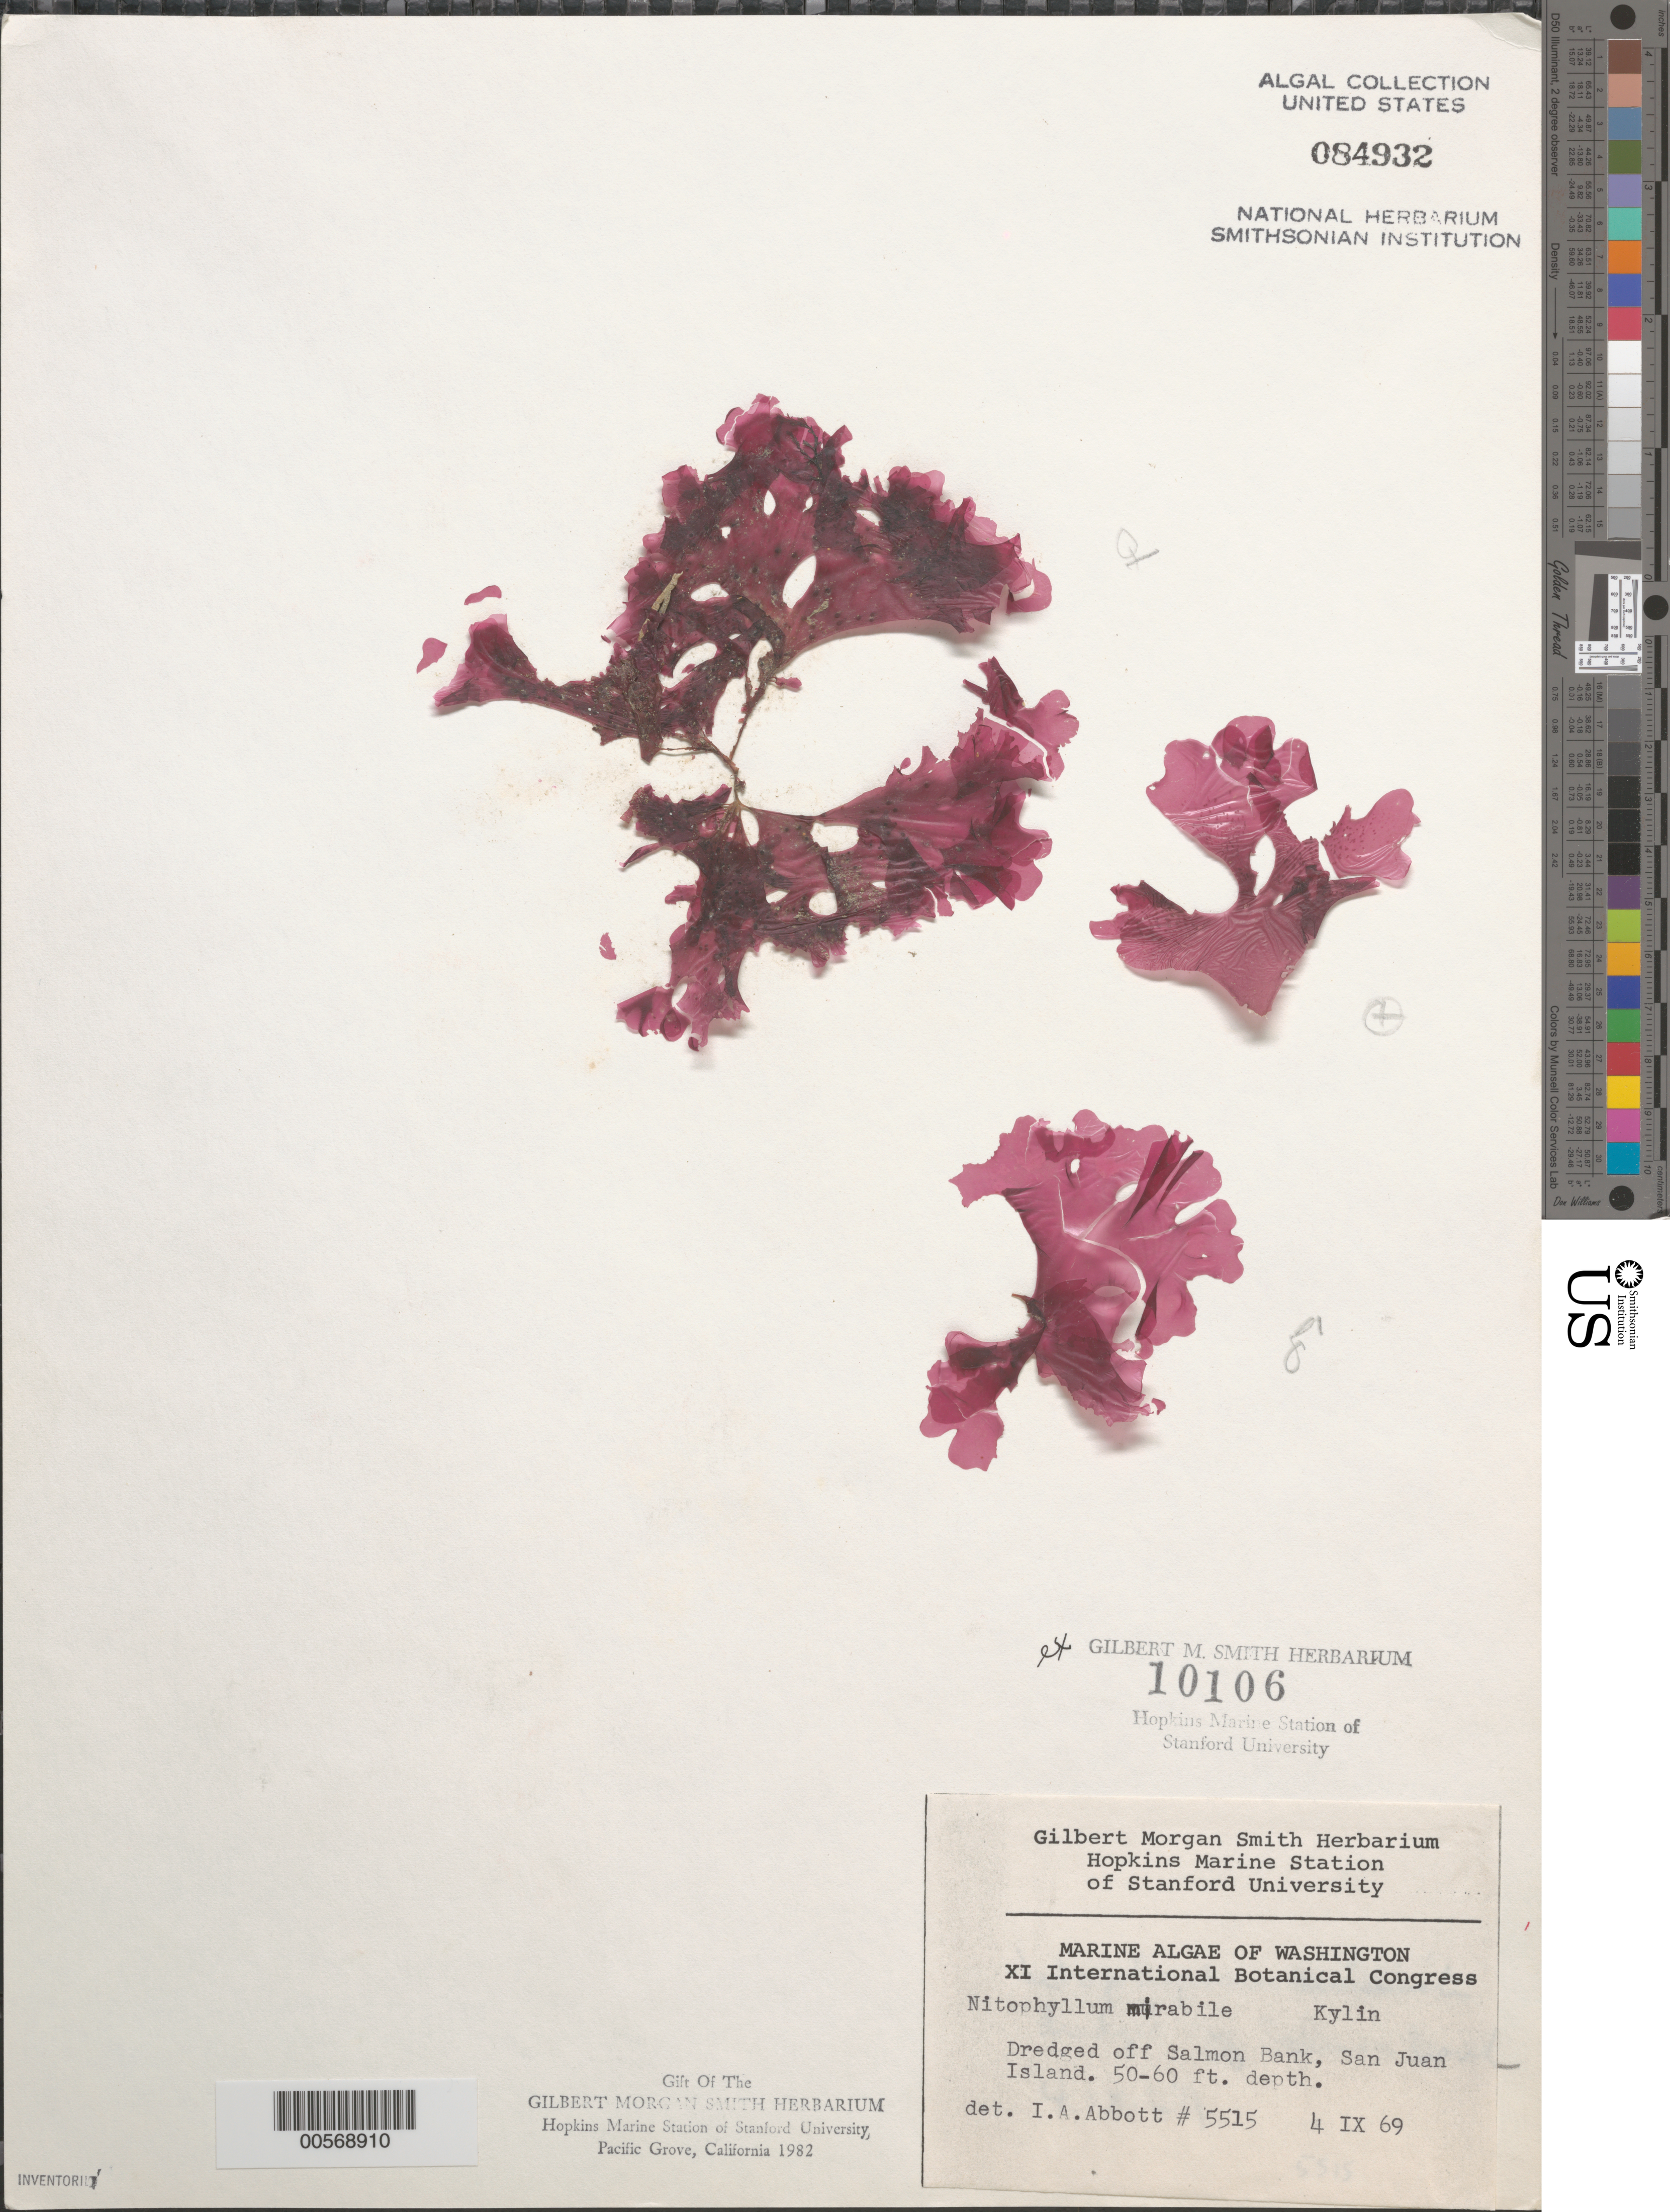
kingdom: Plantae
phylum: Rhodophyta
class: Florideophyceae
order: Ceramiales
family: Delesseriaceae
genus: Neoharaldiophyllum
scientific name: Neoharaldiophyllum mirabile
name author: (Kylin) Kang & M.S. Kim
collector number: IAA 5515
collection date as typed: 04 Sep 1969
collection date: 1969-09-04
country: United States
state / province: Washington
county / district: San Juan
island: San Juan Island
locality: Off Salmon Bank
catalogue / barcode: US 84932